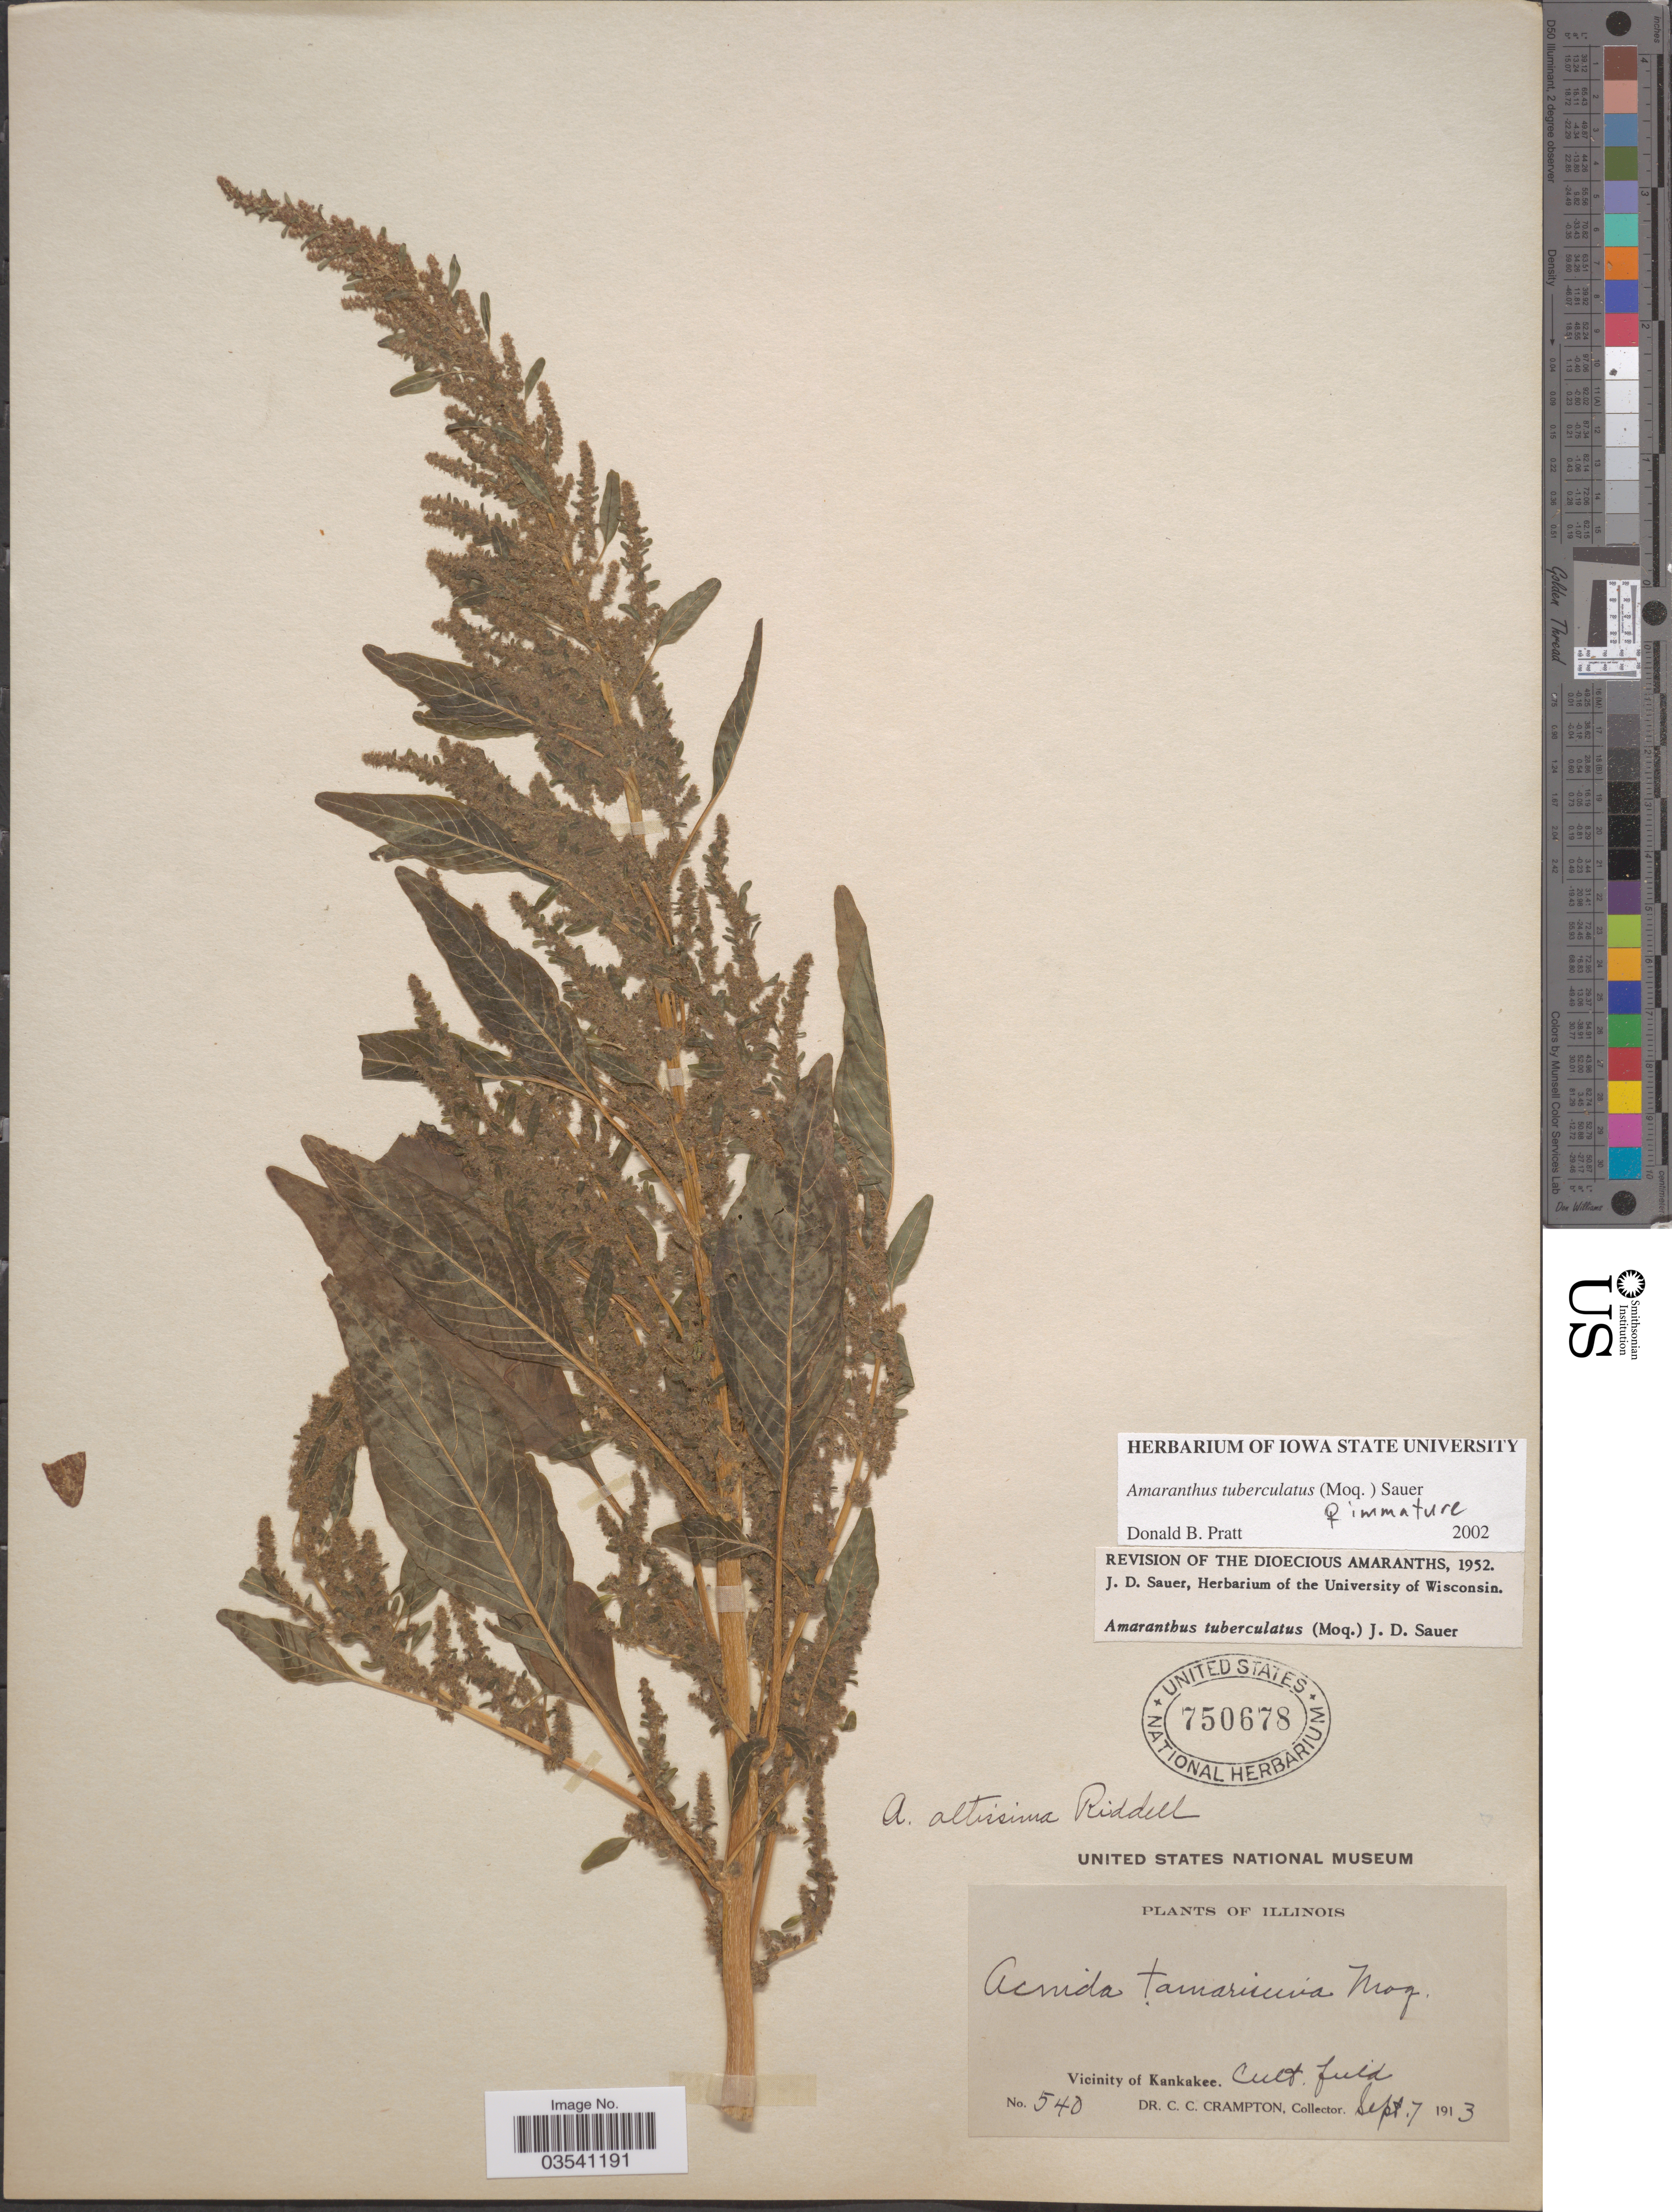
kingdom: Plantae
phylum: Tracheophyta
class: Magnoliopsida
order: Caryophyllales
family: Amaranthaceae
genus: Amaranthus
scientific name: Amaranthus tuberculatus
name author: (Moq.) J.D. Sauer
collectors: C. Crampton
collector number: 540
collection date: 1913-09-07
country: United States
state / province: Illinois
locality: Vicinity of Kankakee.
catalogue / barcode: US 750678